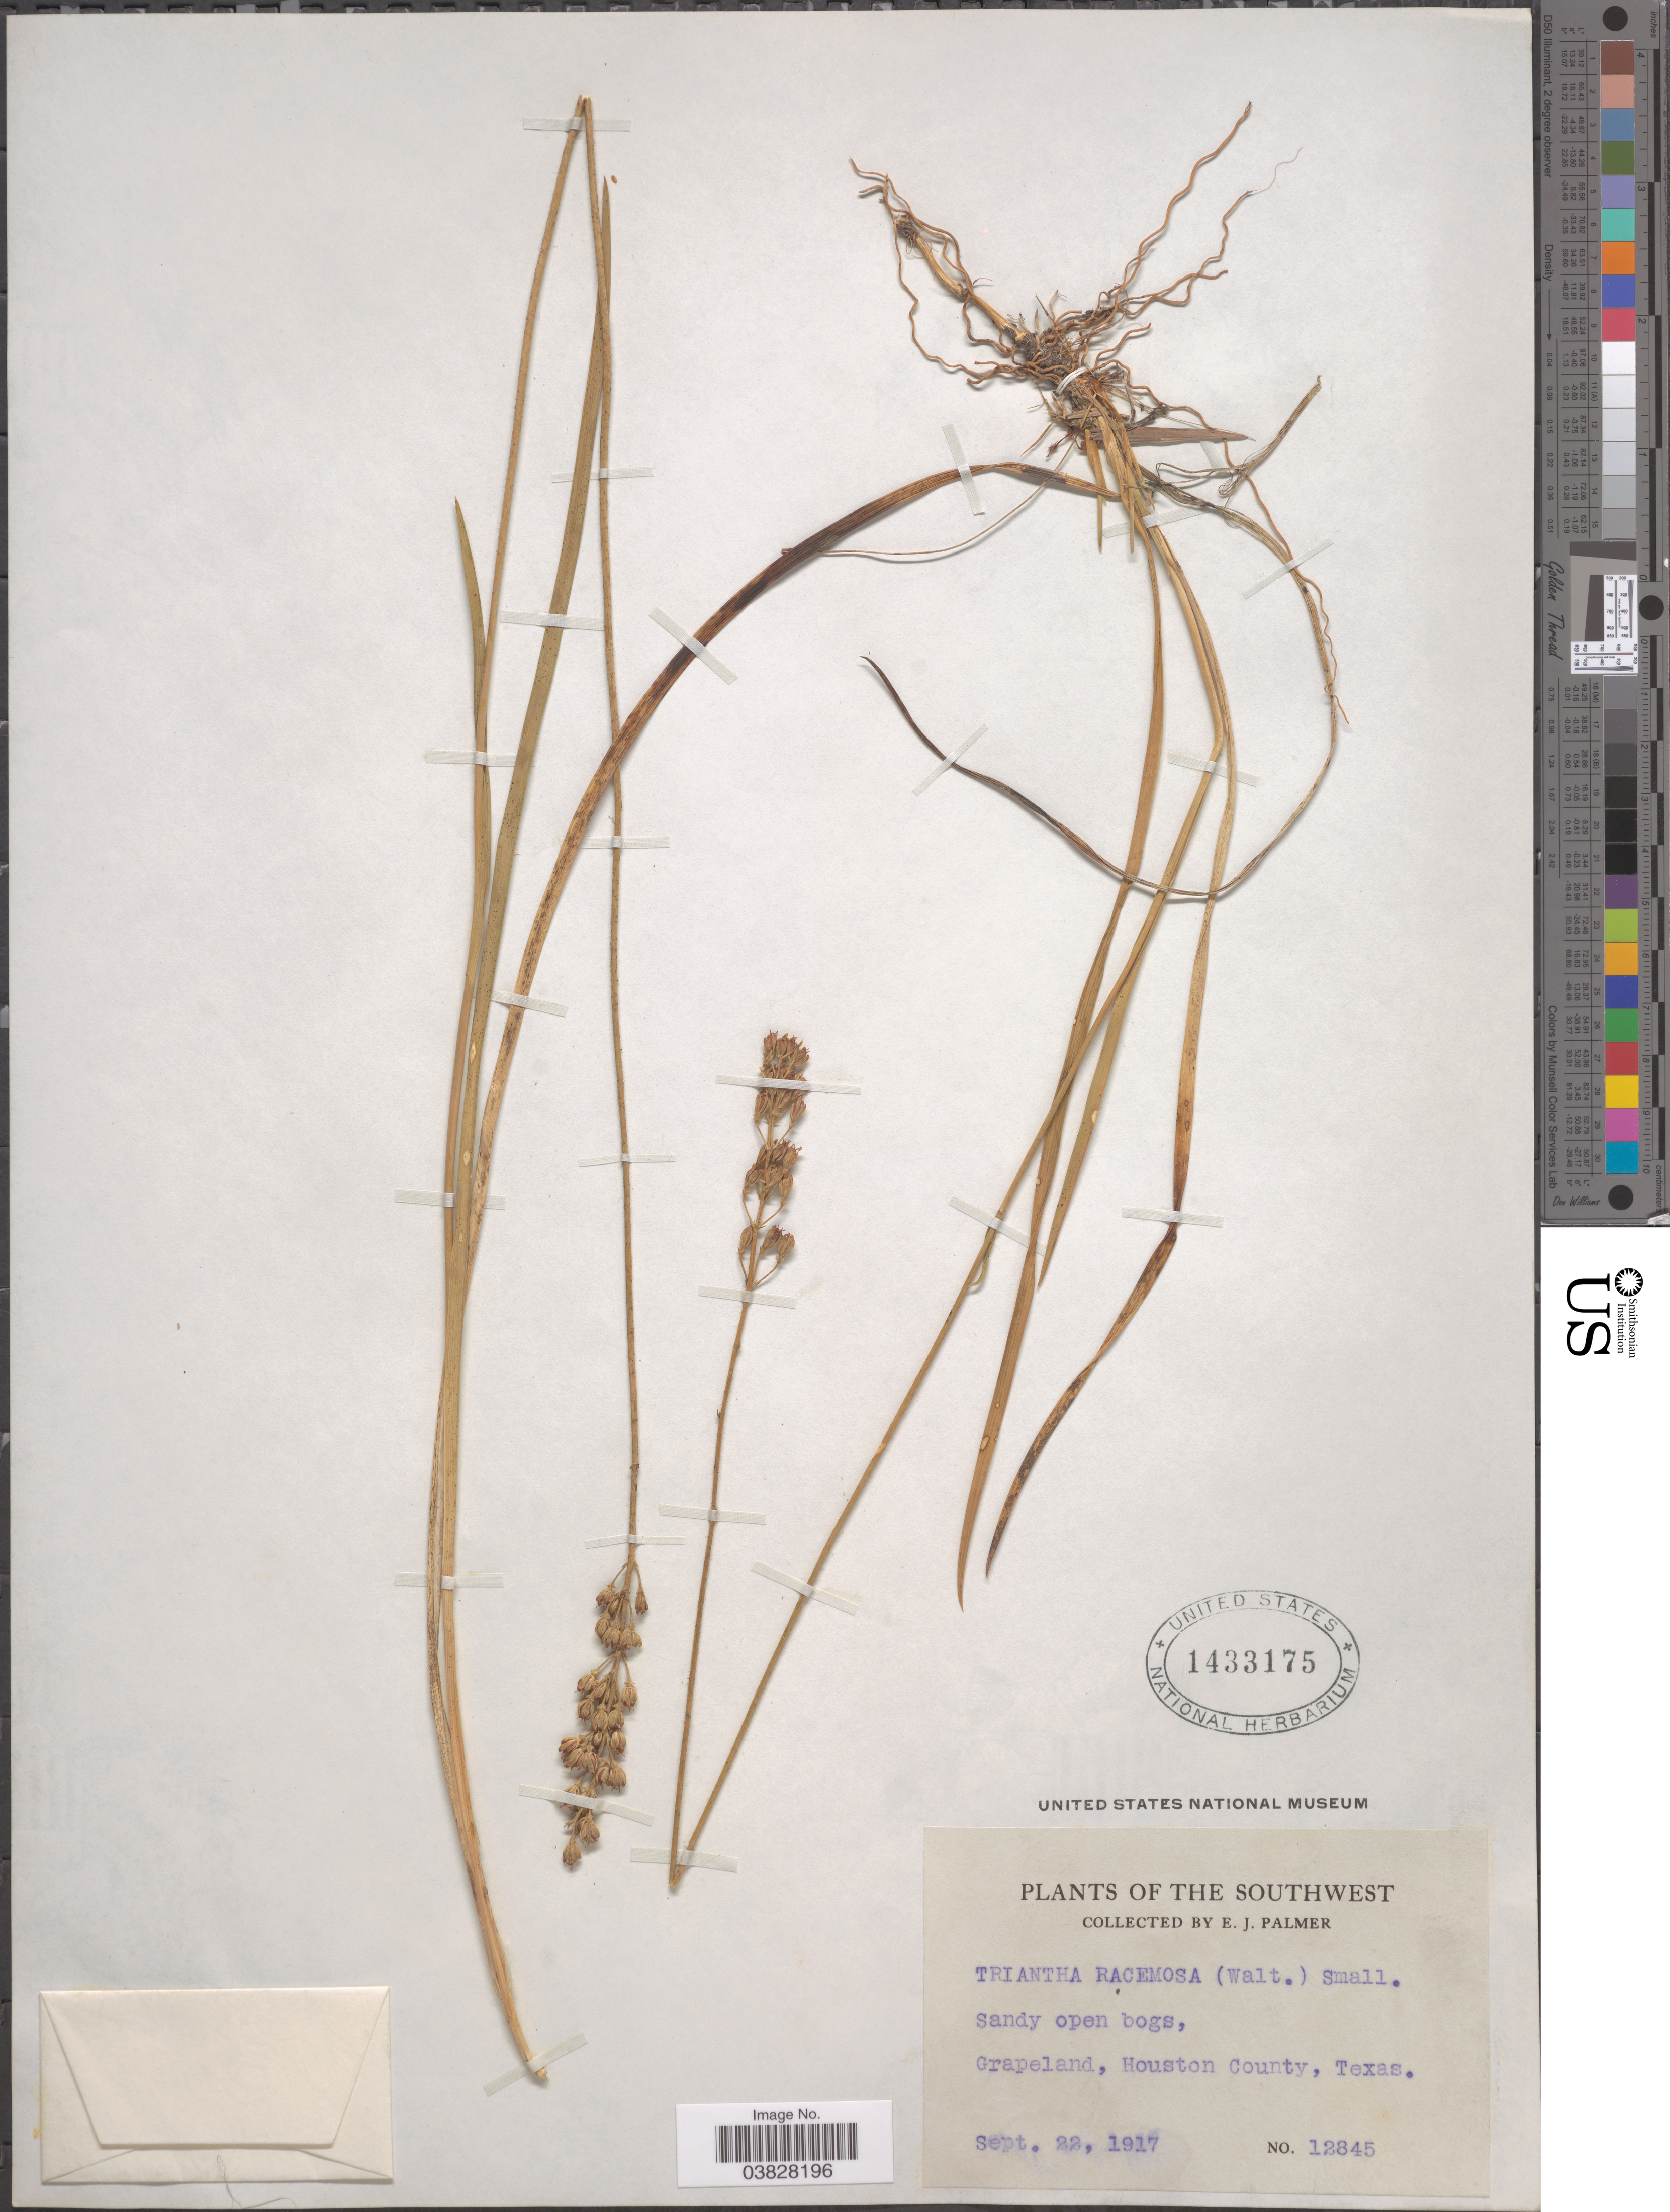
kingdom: Plantae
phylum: Tracheophyta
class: Liliopsida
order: Alismatales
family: Tofieldiaceae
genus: Triantha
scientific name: Triantha racemosa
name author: (Walter) Small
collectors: E. J. Palmer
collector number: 12845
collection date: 1917-09-22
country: United States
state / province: Texas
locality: The Southwest. Grapeland, Houston County.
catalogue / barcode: US 1433175